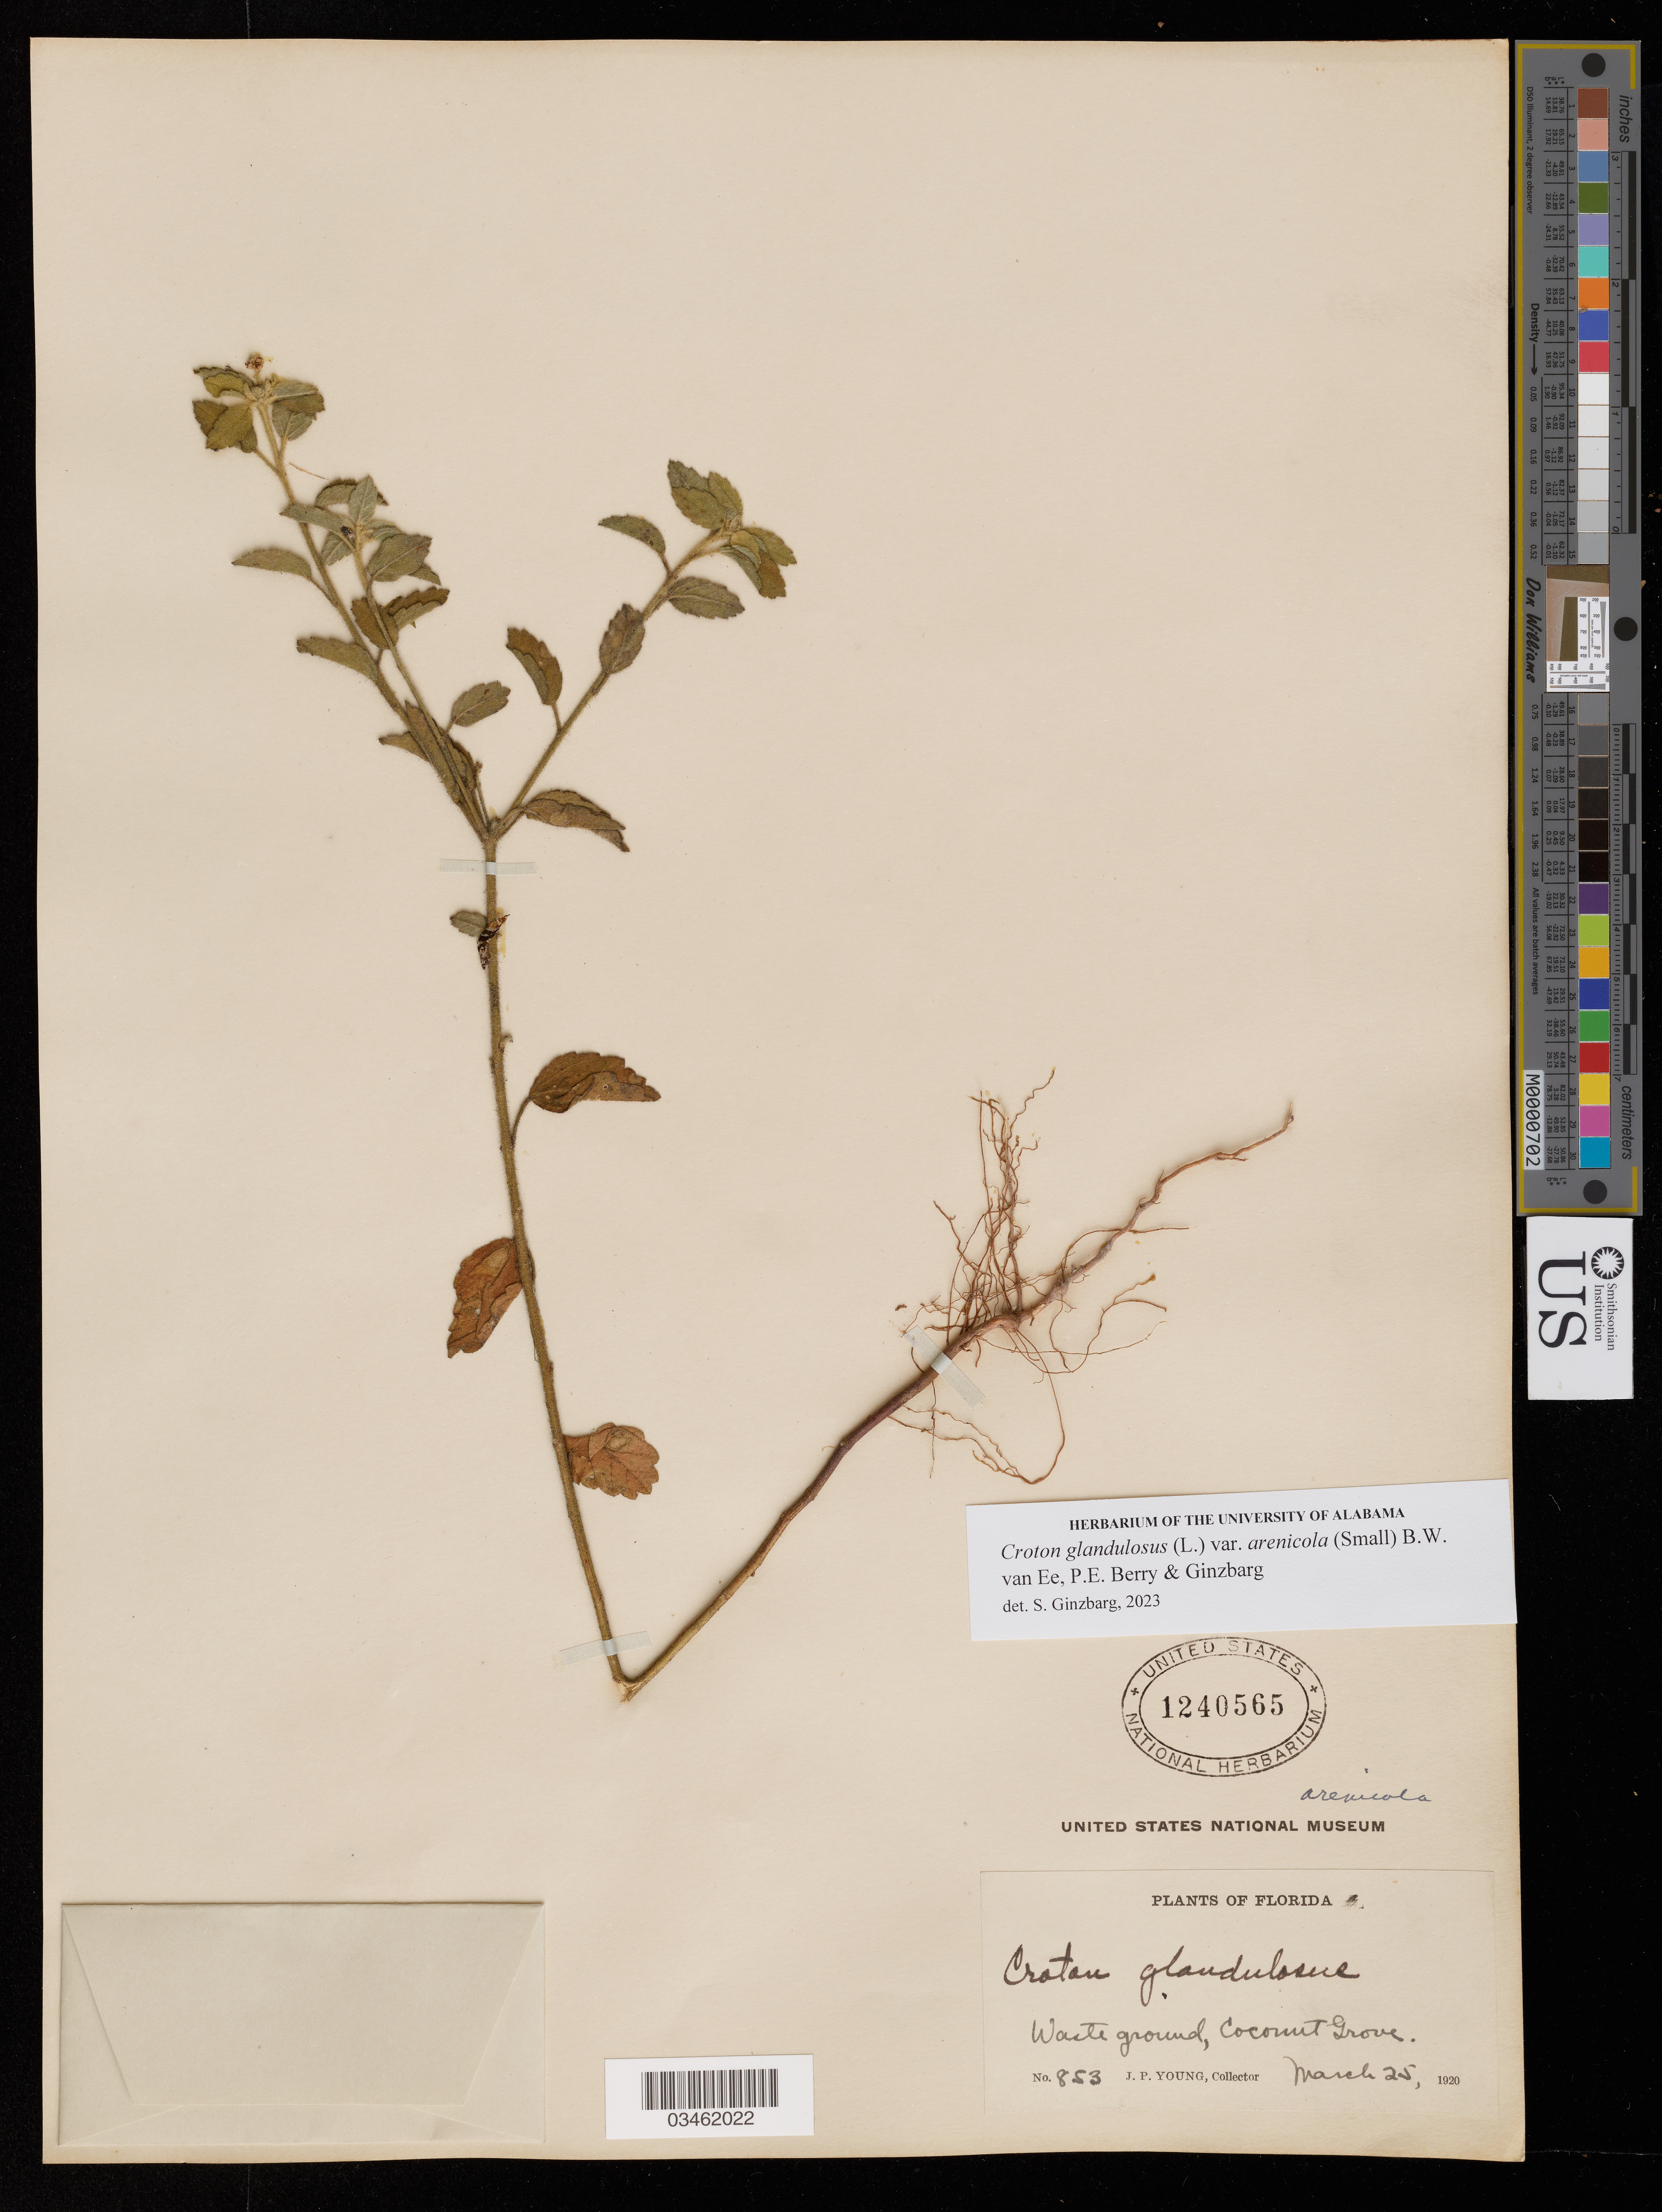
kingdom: Plantae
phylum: Tracheophyta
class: Magnoliopsida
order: Malpighiales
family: Euphorbiaceae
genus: Croton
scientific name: Croton glandulosus var. arenicola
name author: (Small) B.W. van Ee et al.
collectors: J. P. Young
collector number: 853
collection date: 1920-03-25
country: United States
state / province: Florida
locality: Waste ground, Coconut Grove.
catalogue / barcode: US 1240565